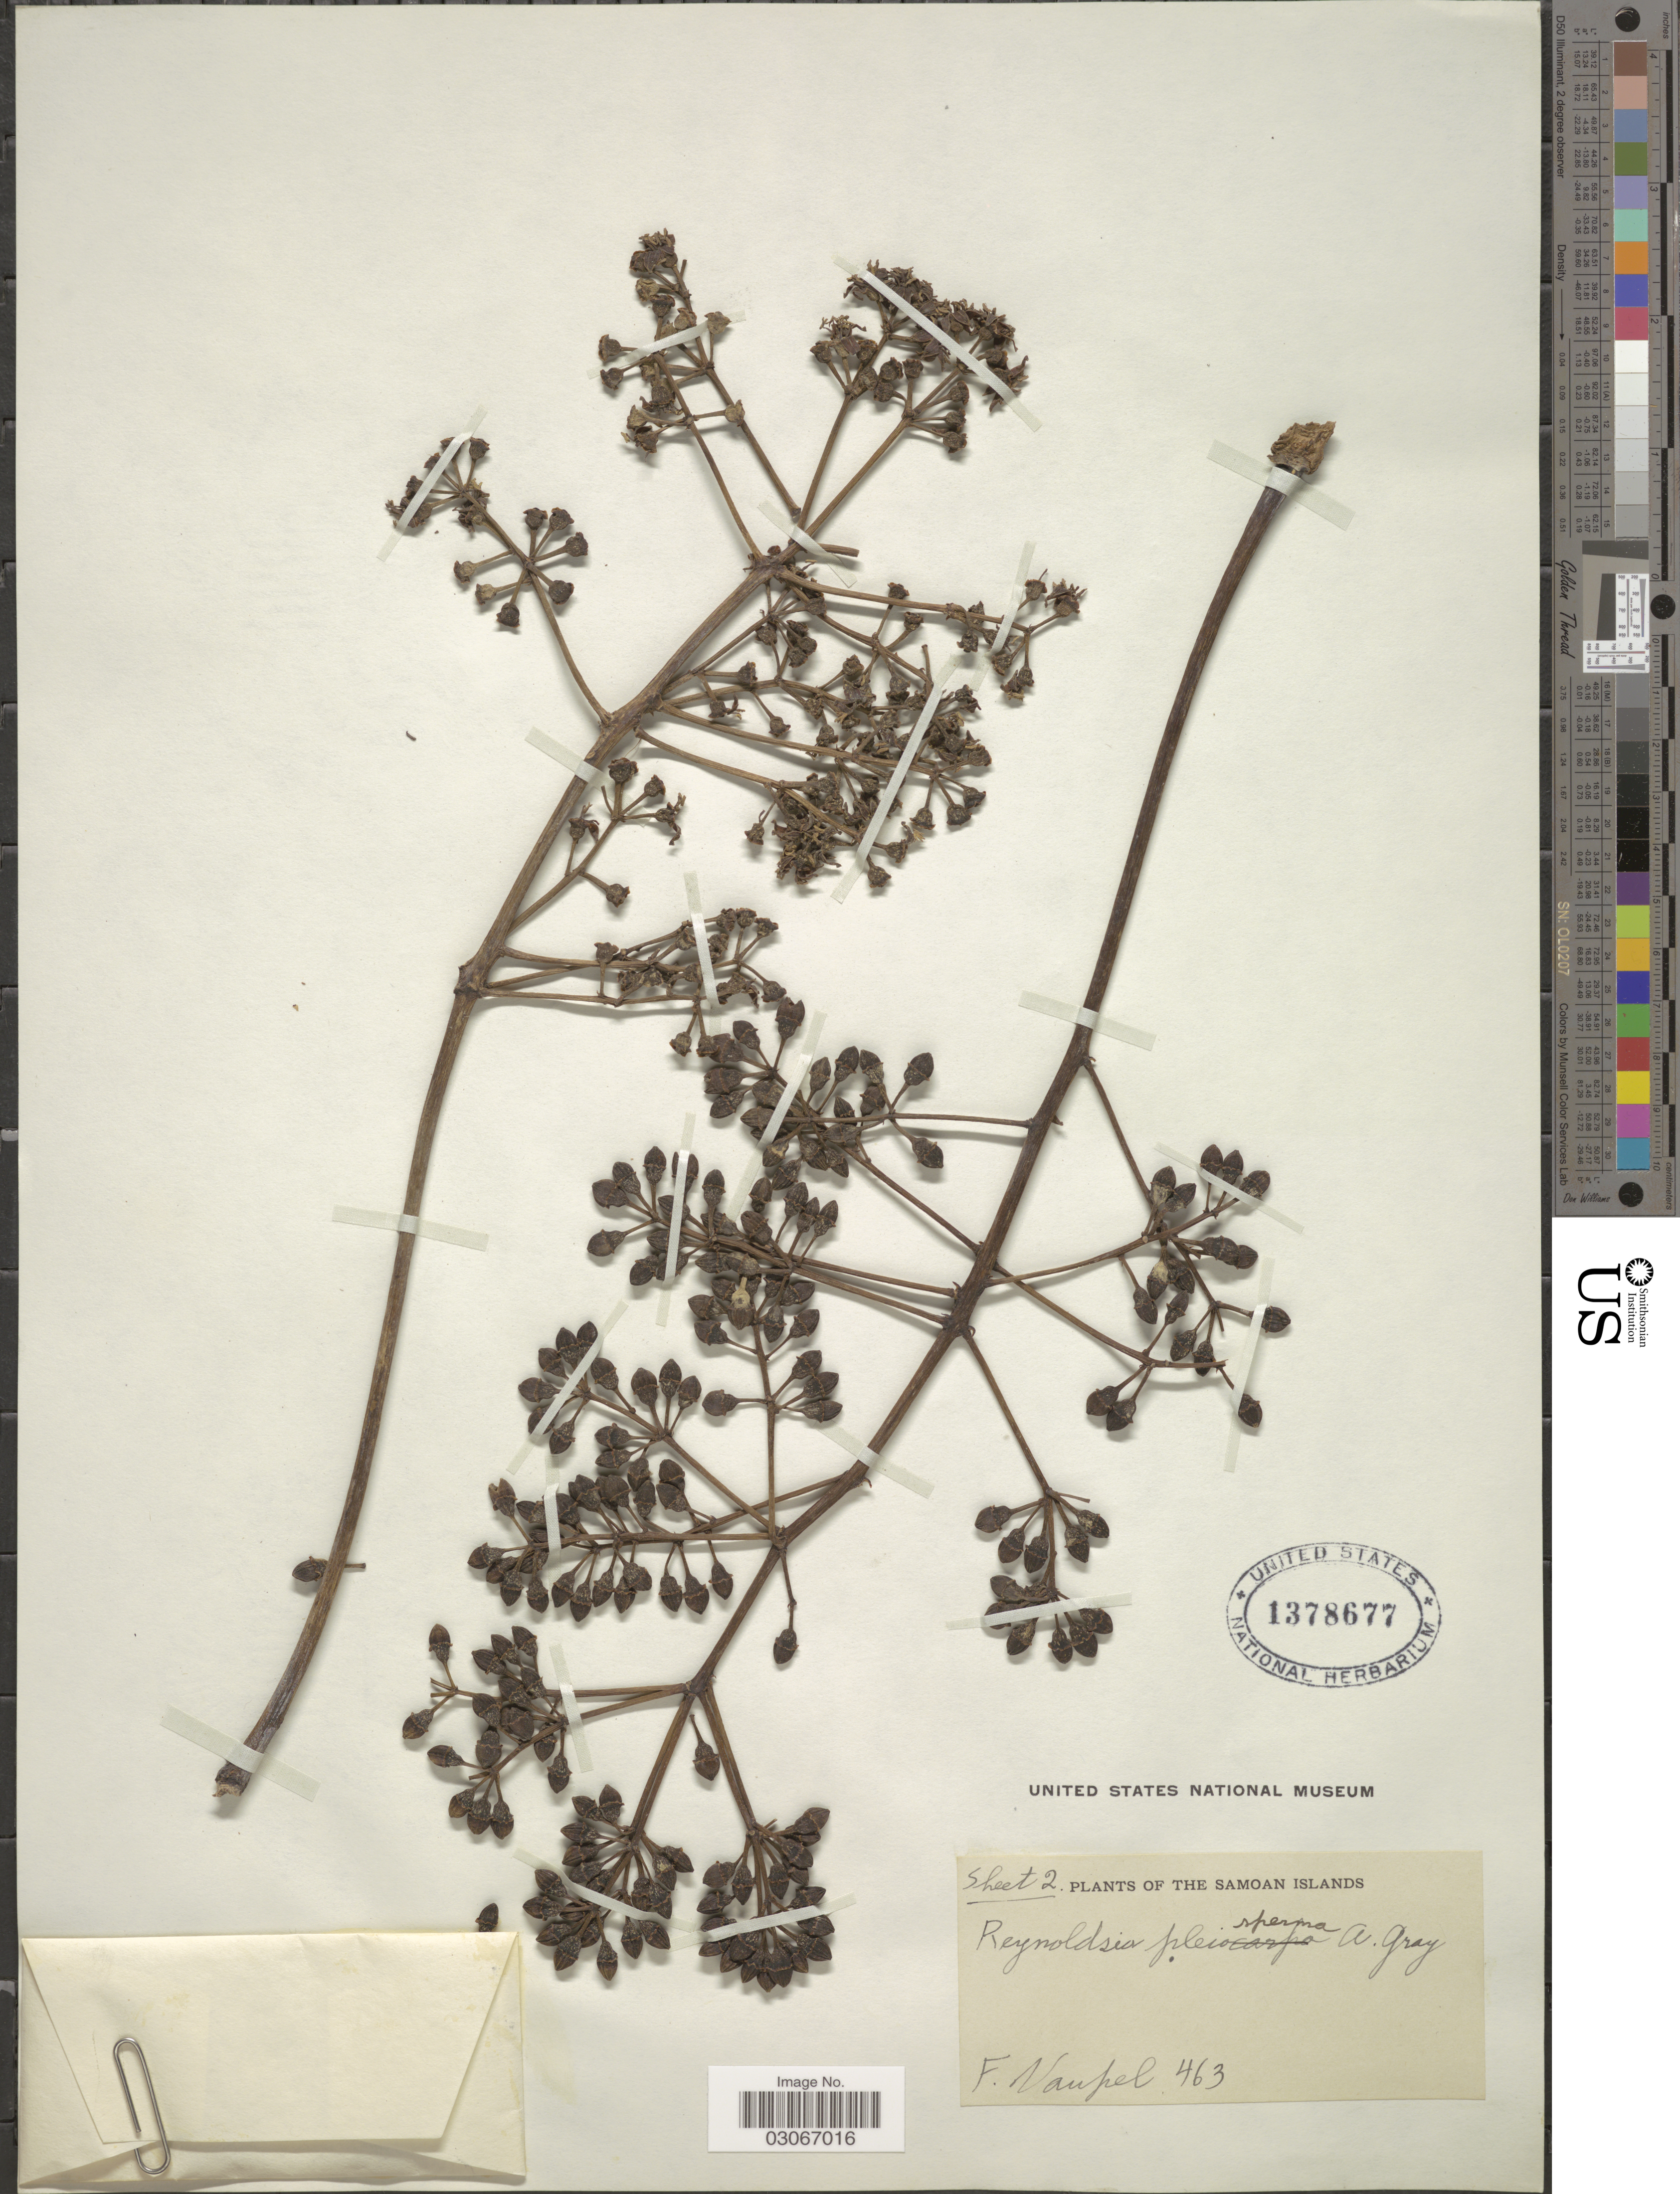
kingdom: Plantae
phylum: Tracheophyta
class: Magnoliopsida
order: Apiales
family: Araliaceae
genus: Polyscias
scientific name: Polyscias pleiosperma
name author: (A. Gray) Lowry & G. M. Plunkett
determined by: Wagner, W. L., (BOT), Smithsonian Institution - National Museum of Natural History (UNITED STATES)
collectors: F. Vaupel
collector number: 463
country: Samoa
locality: Samoan Islands.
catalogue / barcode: US 1378677